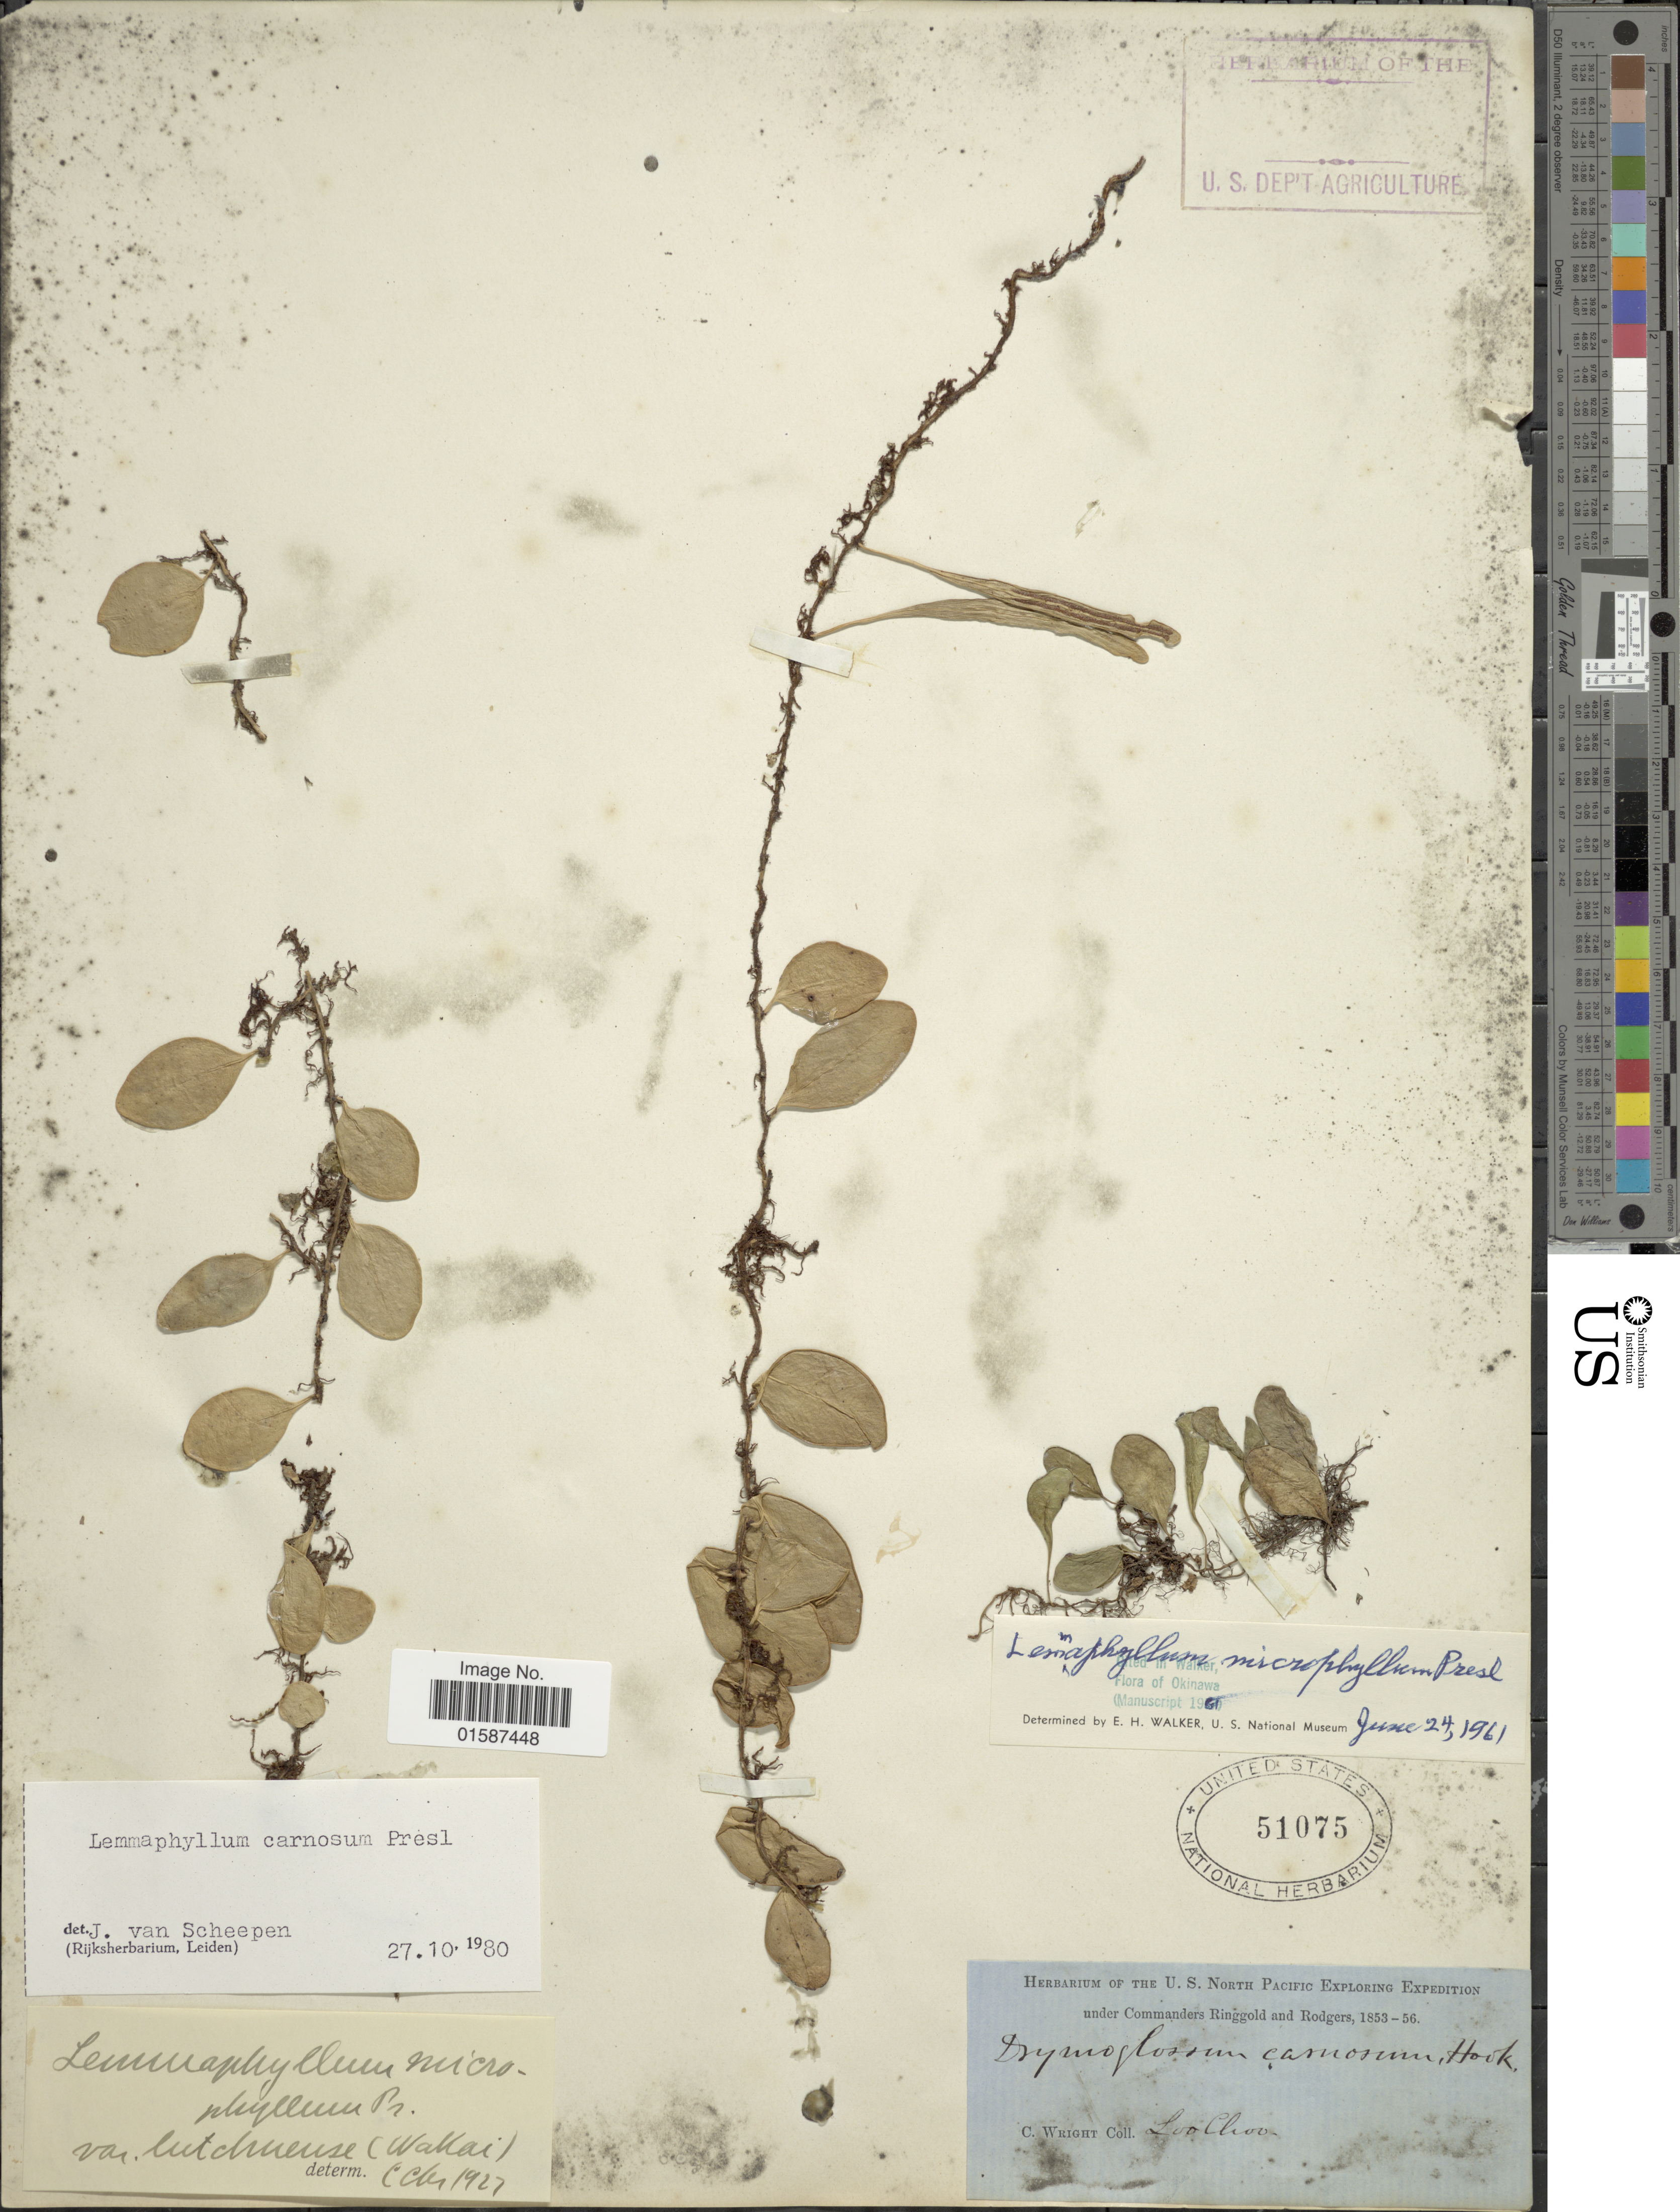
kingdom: Plantae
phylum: Tracheophyta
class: Polypodiopsida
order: Polypodiales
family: Polypodiaceae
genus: Lemmaphyllum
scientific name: Lemmaphyllum carnosum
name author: (J. Sm. ex Hook.) C. Presl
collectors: C. Wright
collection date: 1853/1856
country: Japan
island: Ryukyu Islands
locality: Loo Choo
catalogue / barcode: US 51075